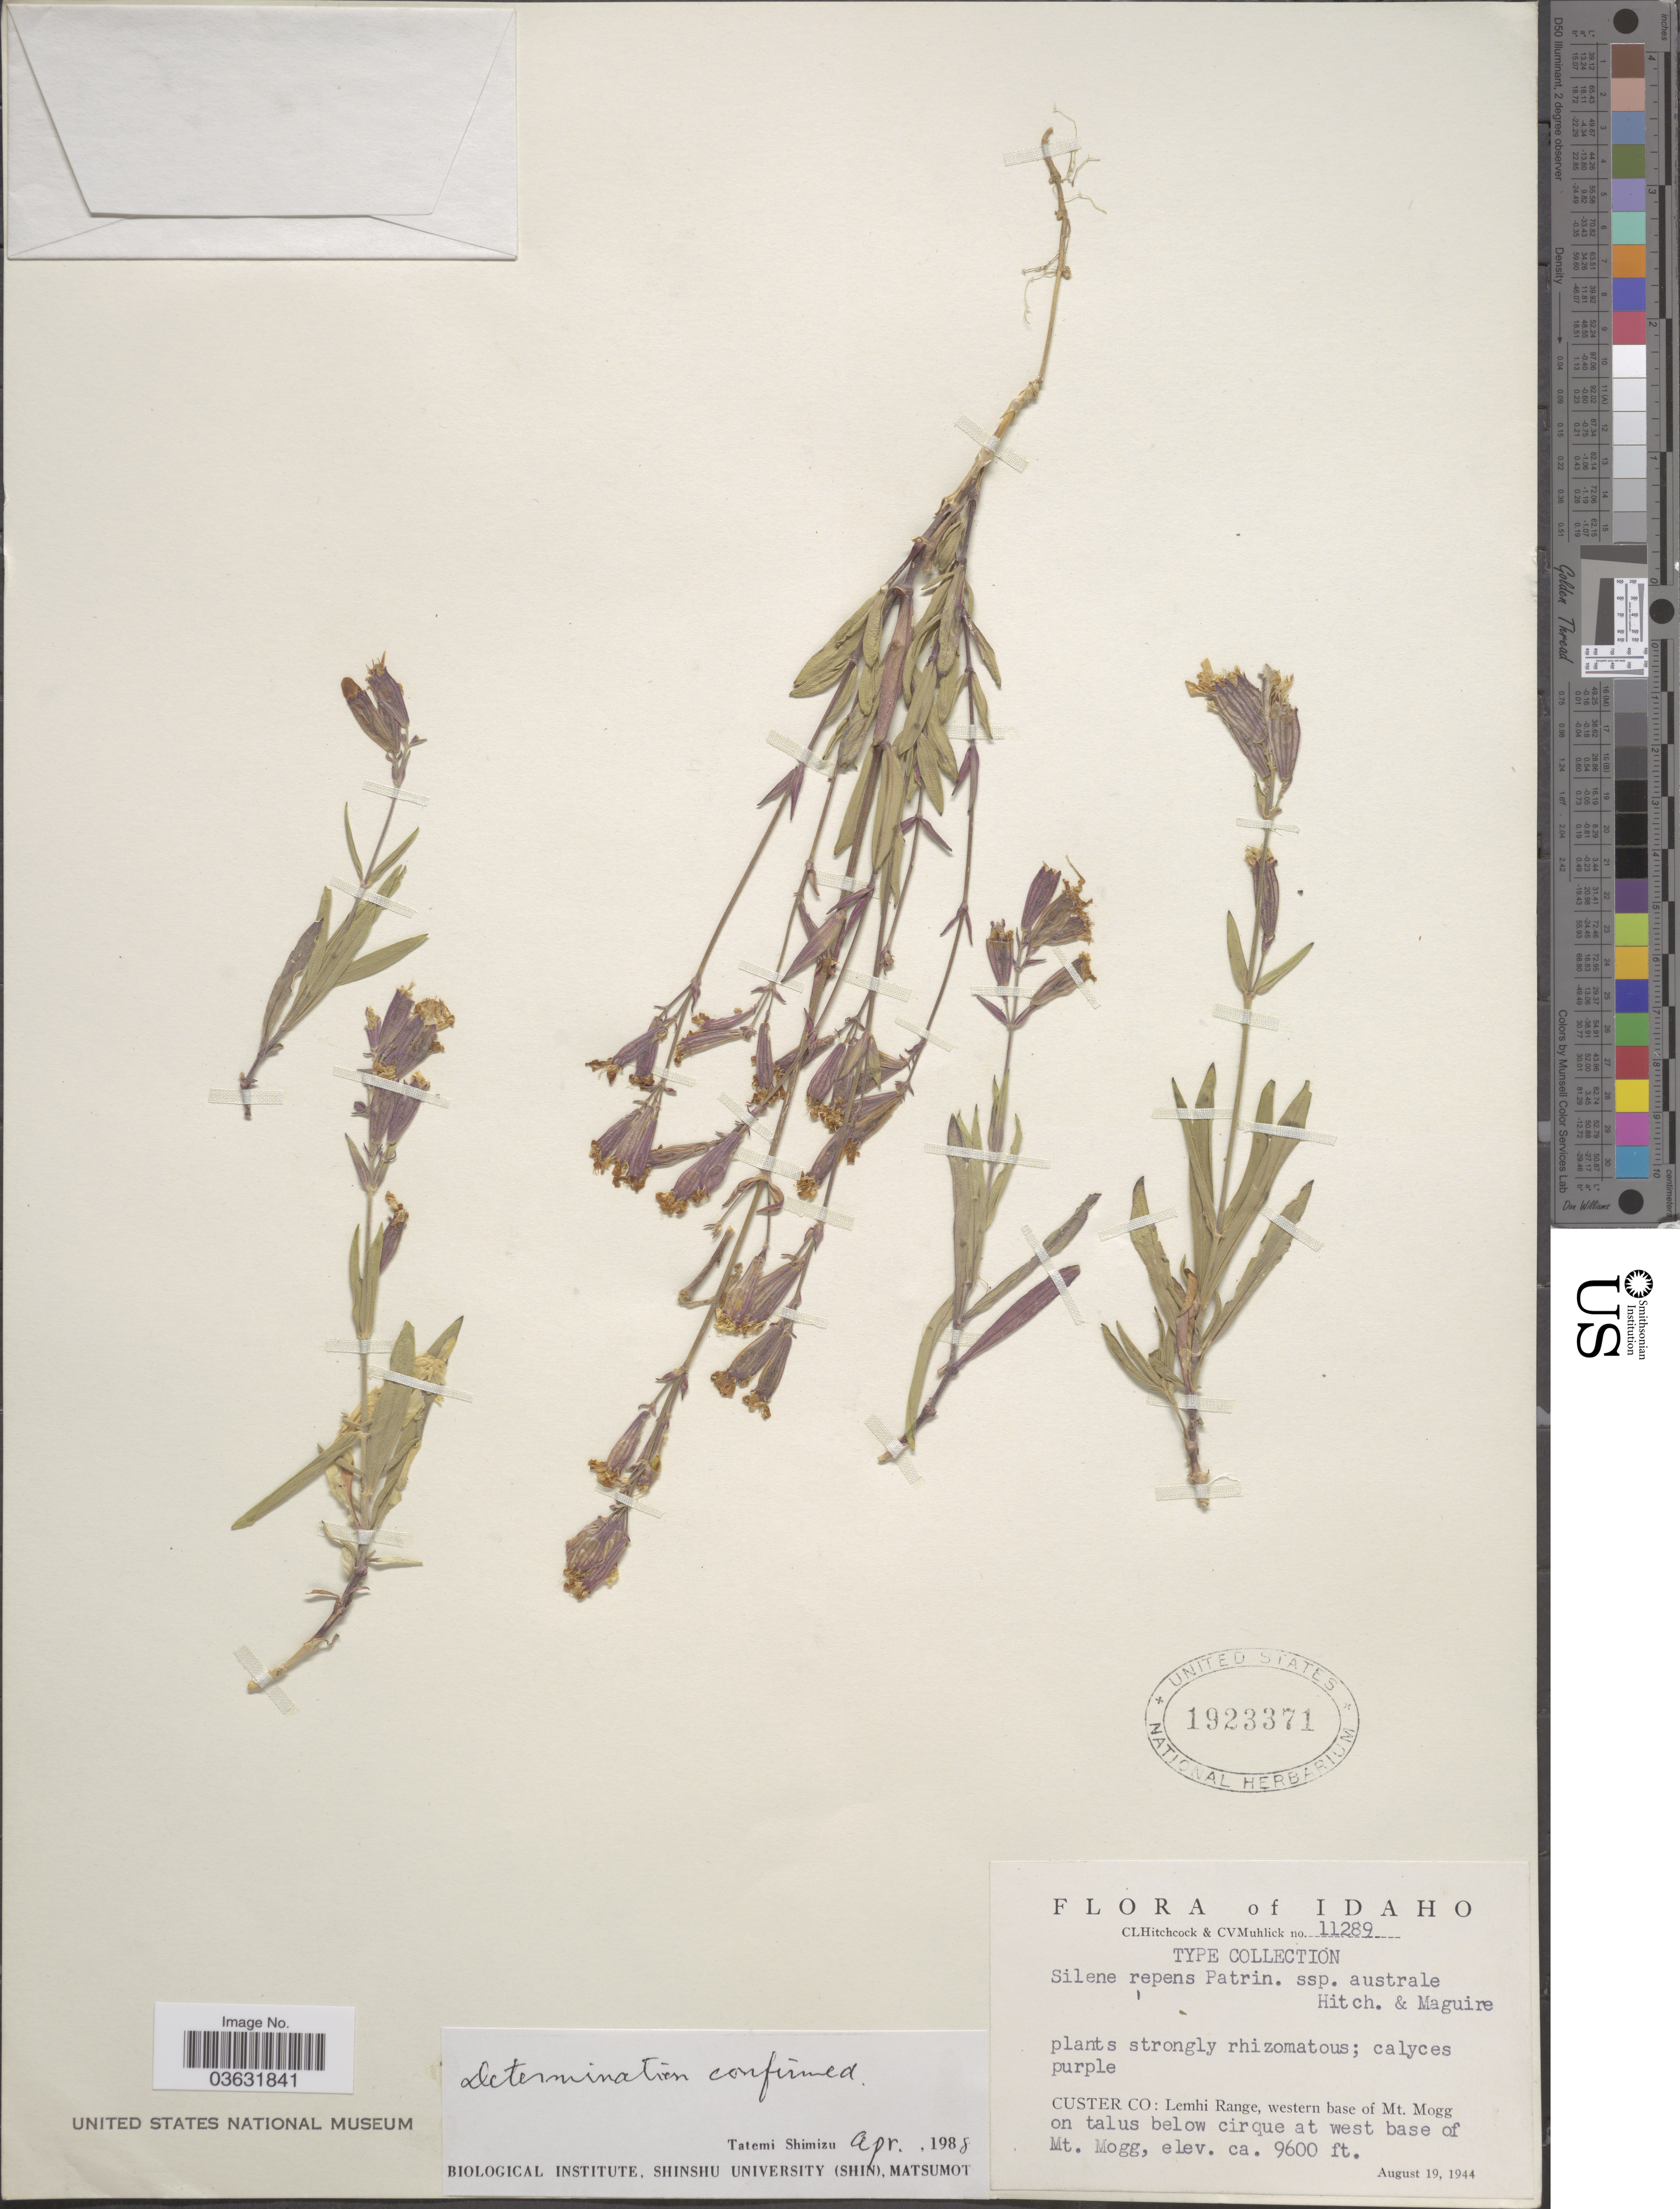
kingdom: Plantae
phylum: Tracheophyta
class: Magnoliopsida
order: Caryophyllales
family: Caryophyllaceae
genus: Silene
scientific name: Silene repens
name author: Patrin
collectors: C. L. Hitchcock & C. V. Muhlick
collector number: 11289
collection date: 1944-08-19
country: United States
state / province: Idaho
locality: Custer Co: Lemhi Range, western base of Mt. Mogg on talus below cirque at west base of Mt. Mogg.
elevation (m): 2926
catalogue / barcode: US 1923371